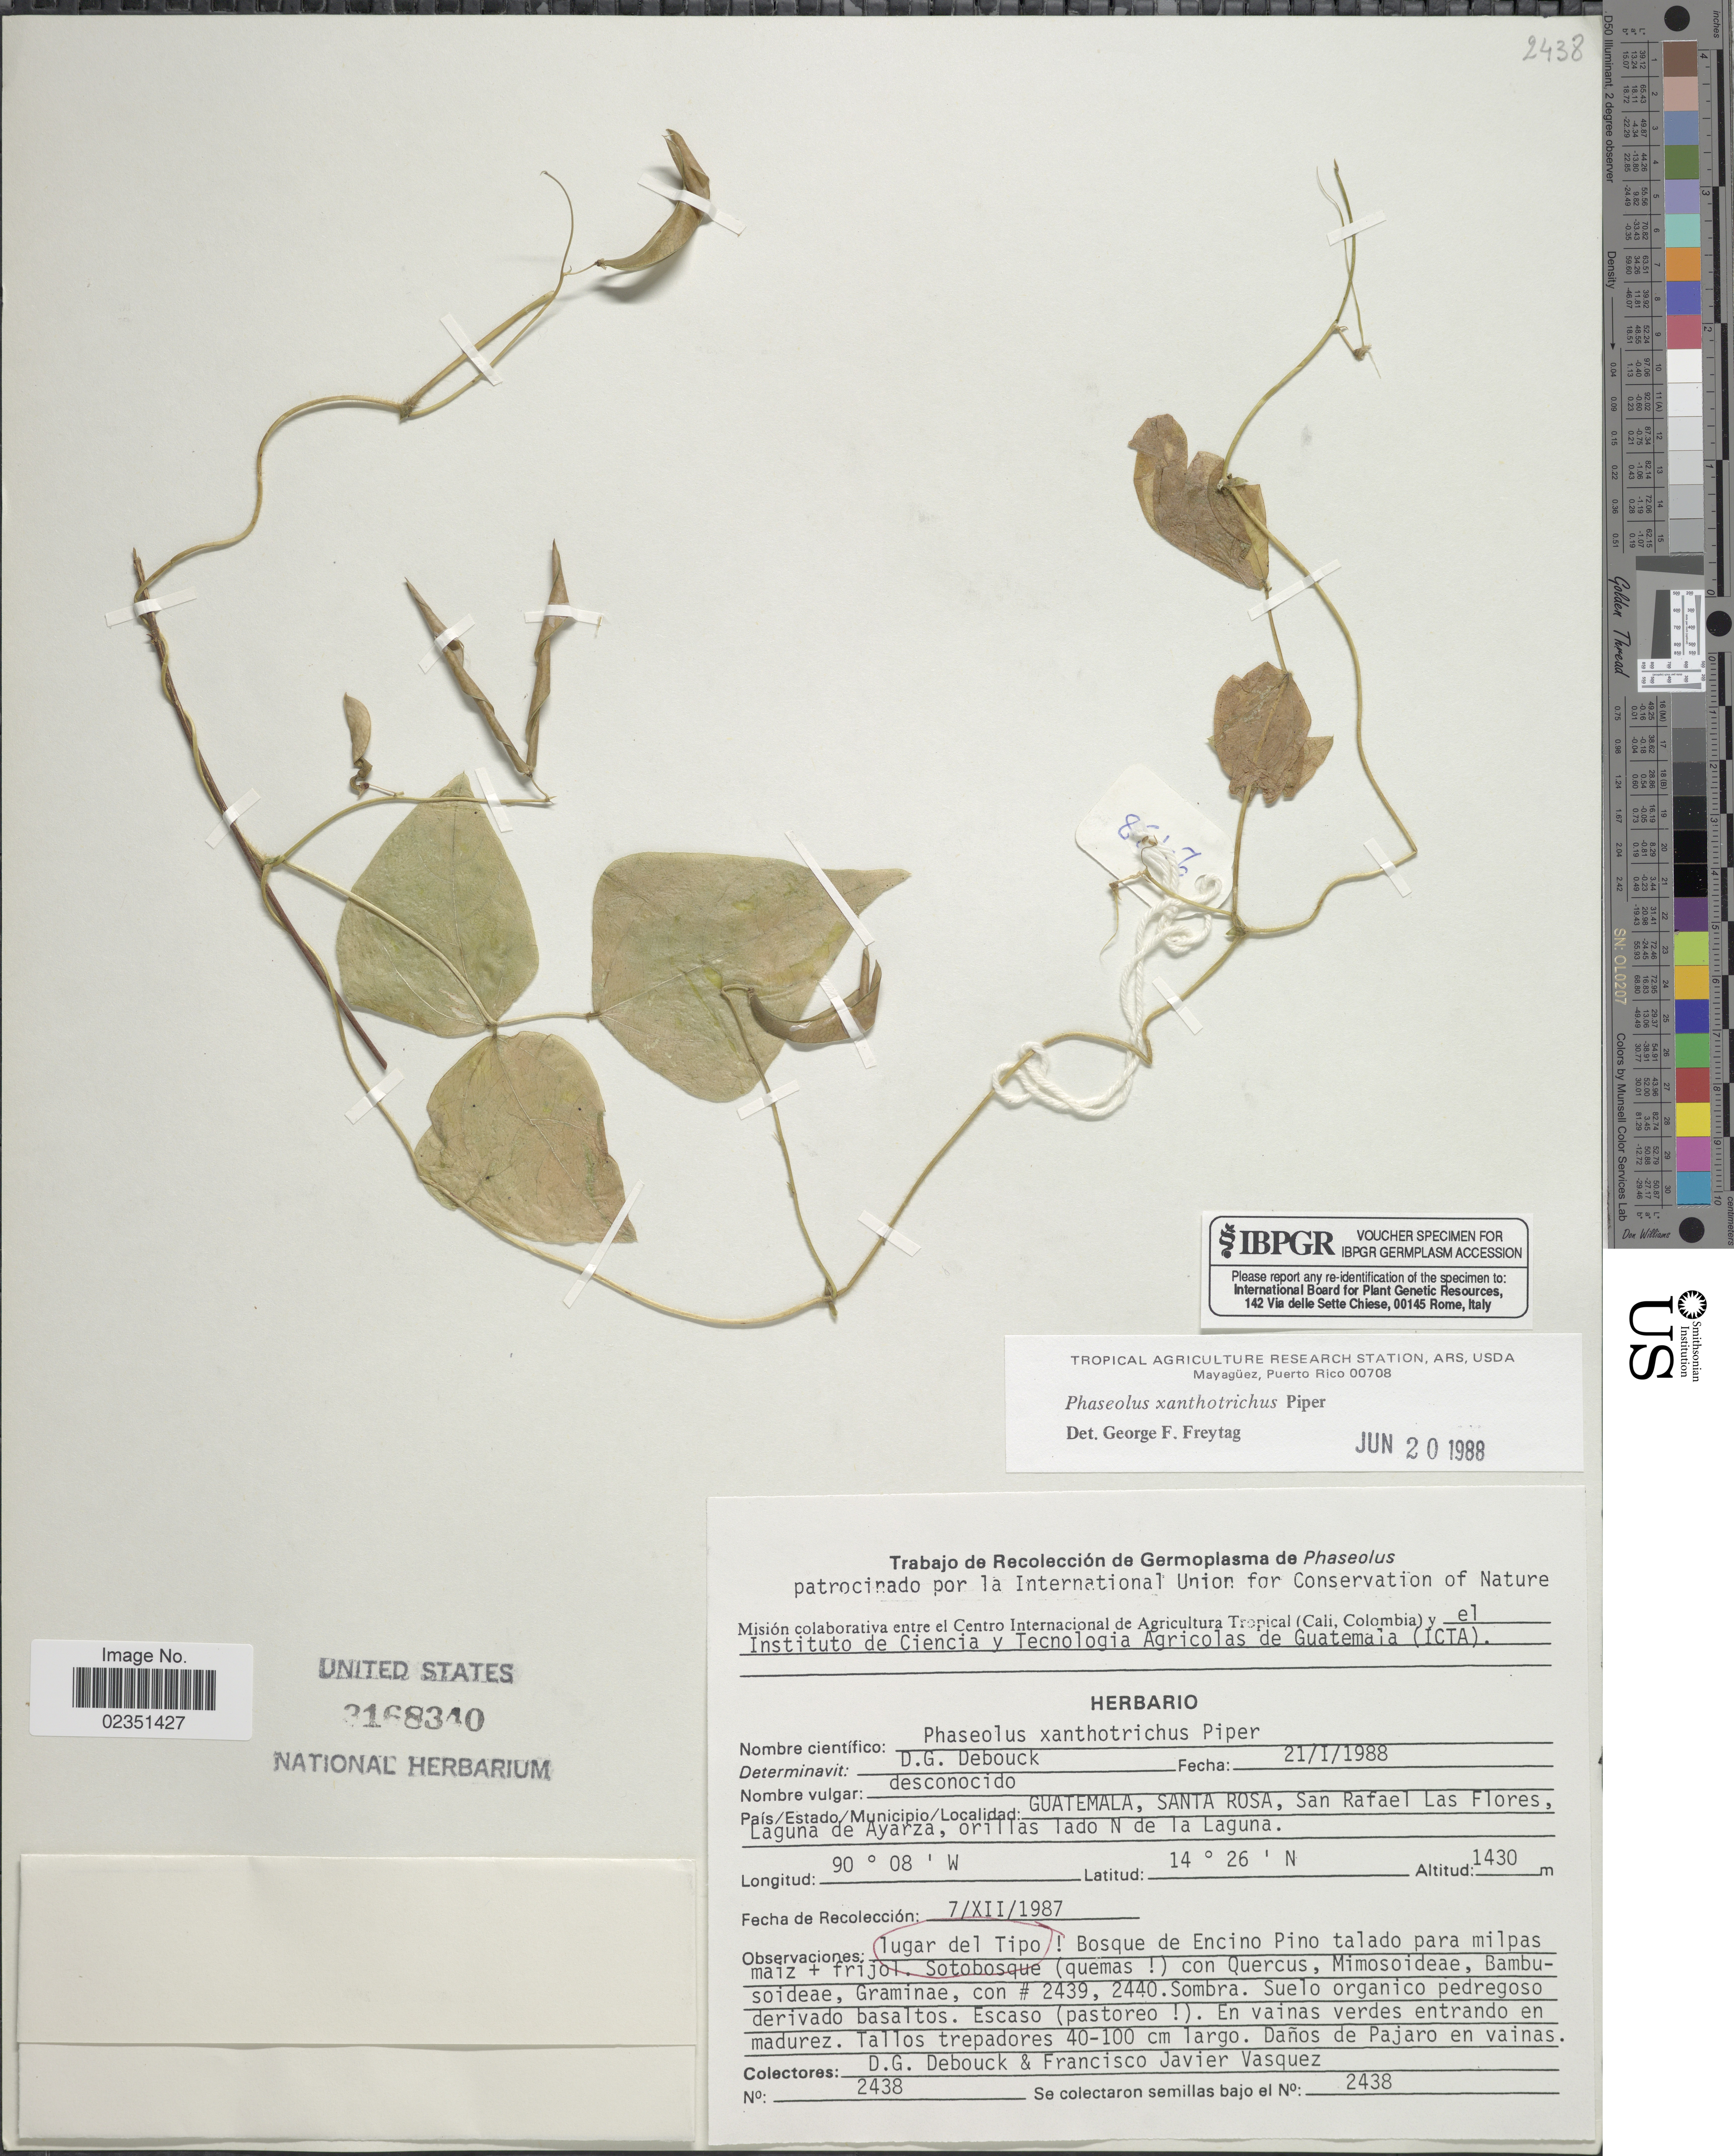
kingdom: Plantae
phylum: Tracheophyta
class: Magnoliopsida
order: Fabales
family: Fabaceae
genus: Phaseolus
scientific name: Phaseolus xanthotrichus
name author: Piper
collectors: D. Debouck & F. Vasquez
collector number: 2438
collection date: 1987-12-07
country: Guatemala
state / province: Santa Rosa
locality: San Rafael Las Flores, Laguna de Ayarza, orillas lado N de la Laguna, Lugar del Tipo [unsure placement]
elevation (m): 1430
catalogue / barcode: US 3168340